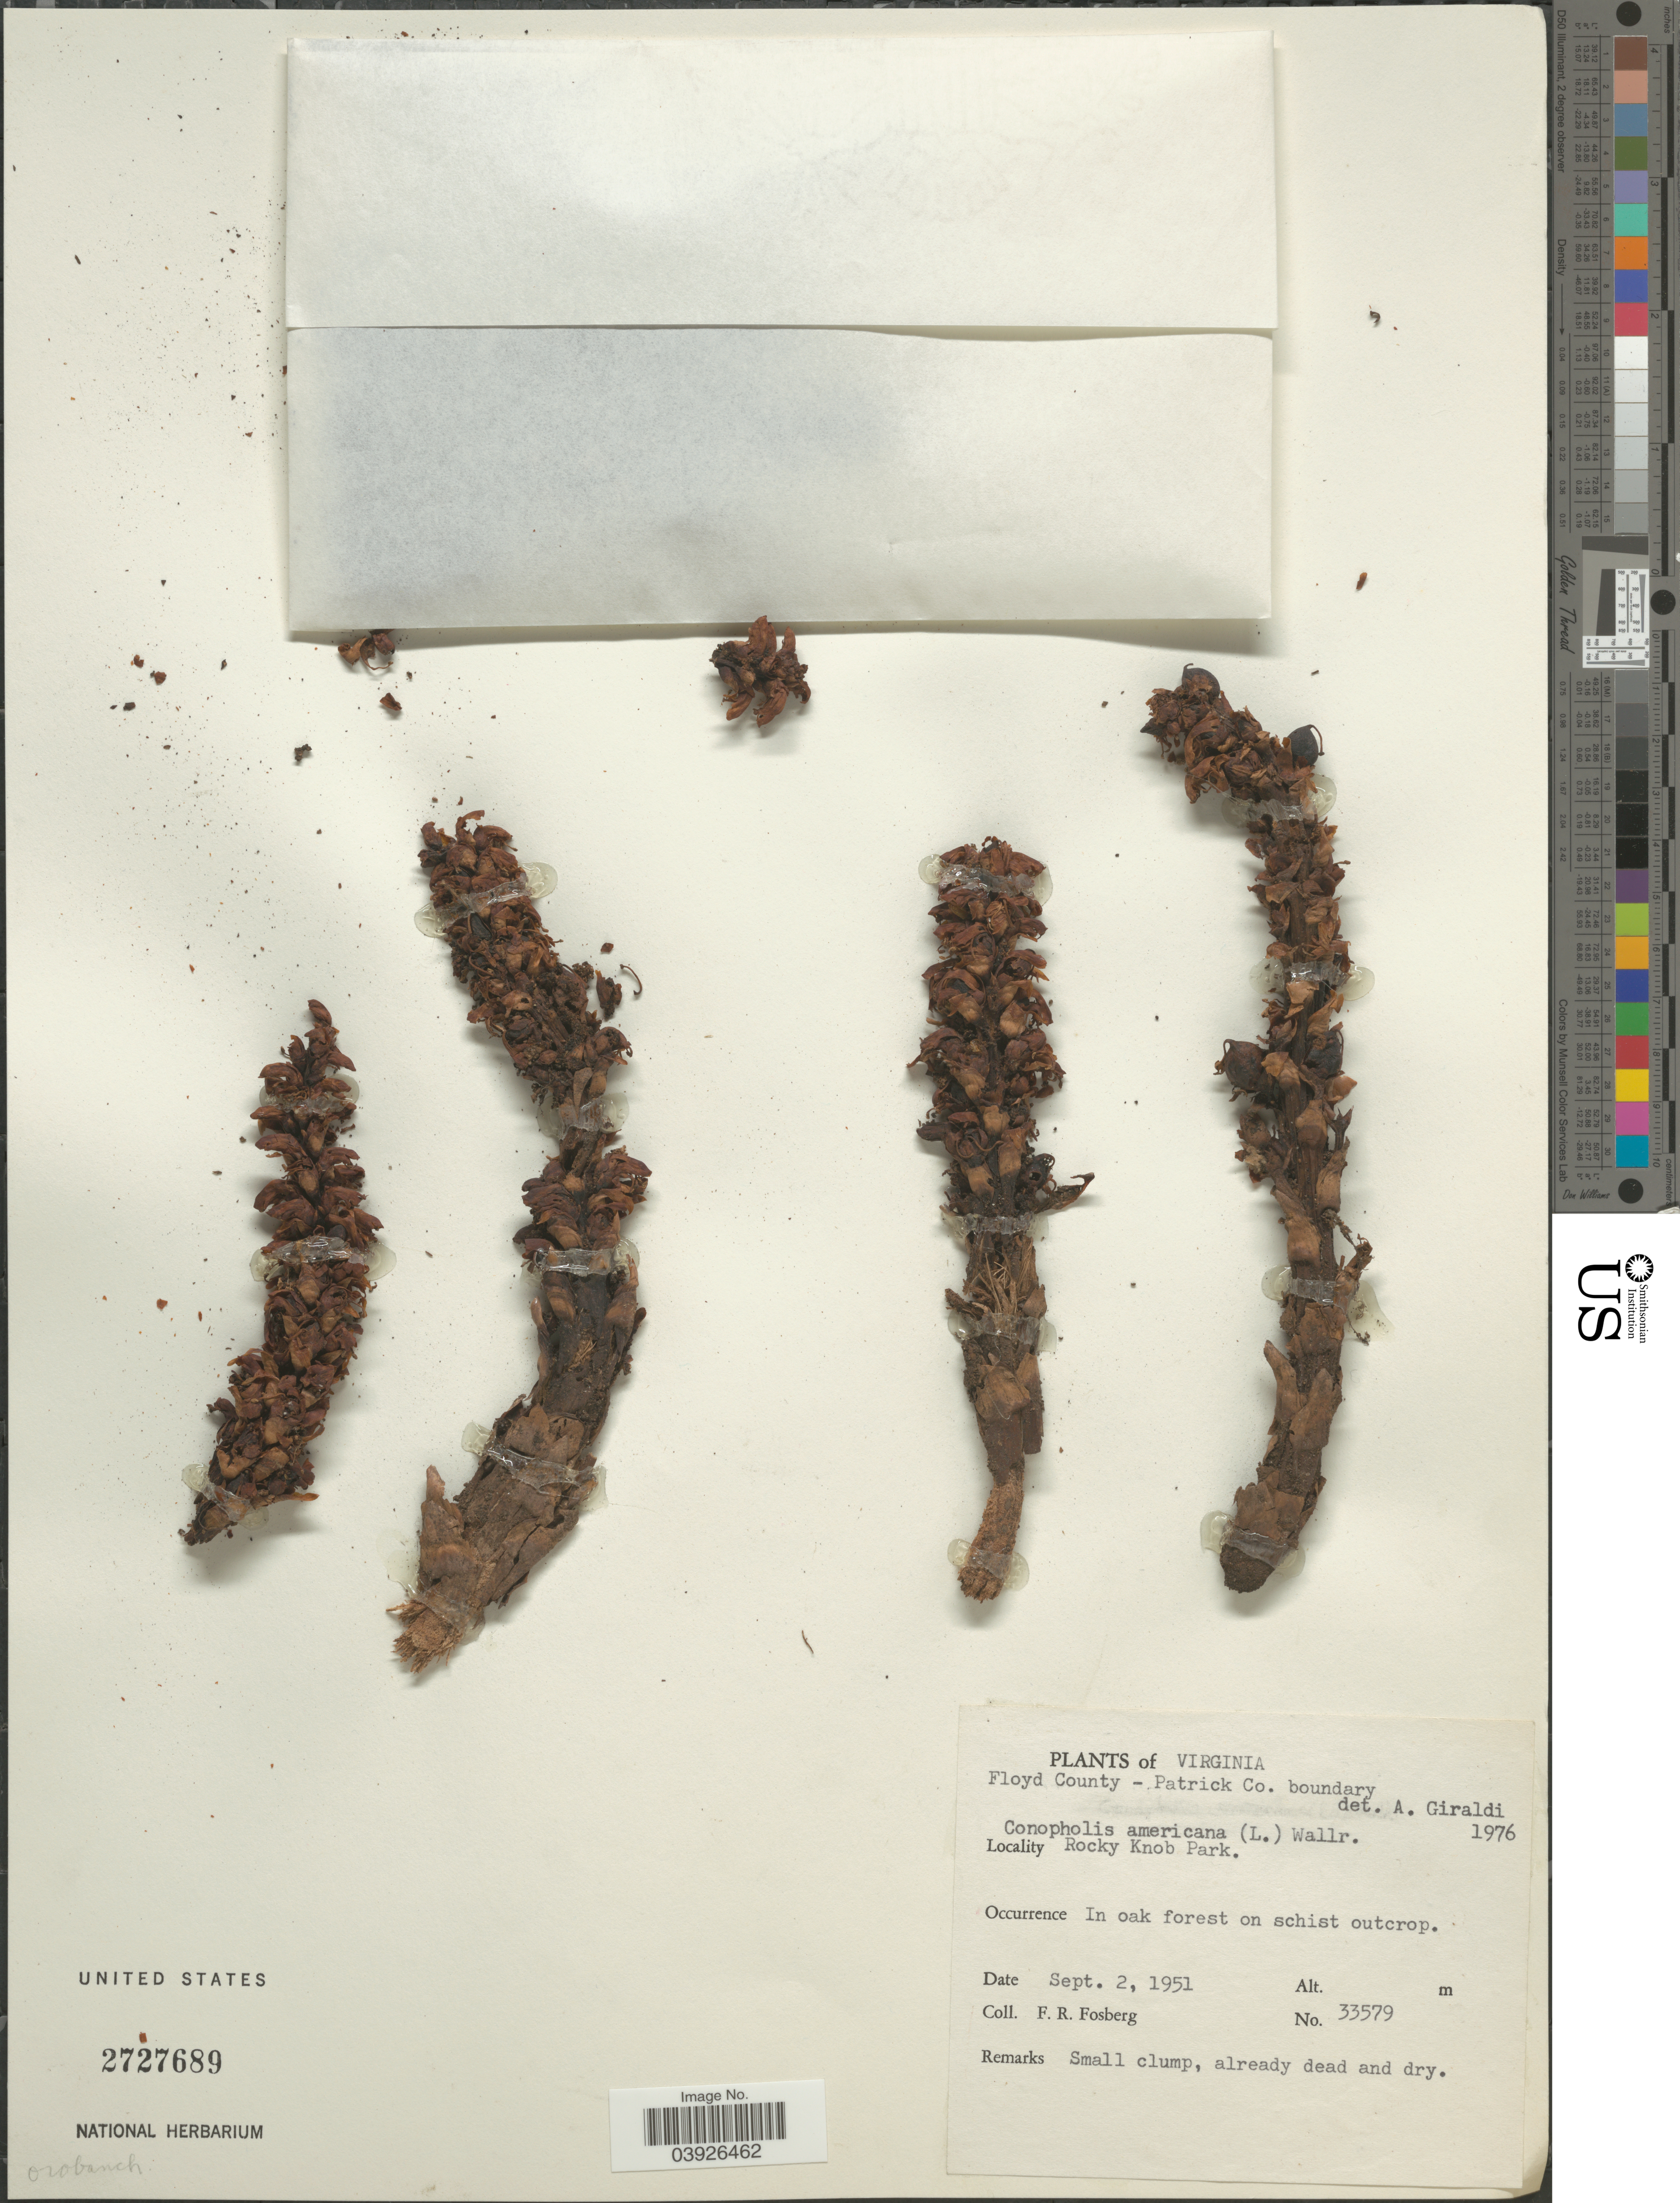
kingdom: Plantae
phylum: Tracheophyta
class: Magnoliopsida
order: Lamiales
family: Orobanchaceae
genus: Conopholis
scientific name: Conopholis americana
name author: (L. f.) Wallr.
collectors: F. R. Fosberg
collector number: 33579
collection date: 1951-09-02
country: United States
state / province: Virginia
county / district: Floyd / Patrick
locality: Floyd County - Patrick Co. boundary. Rocky Knob Park.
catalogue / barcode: US 2727689